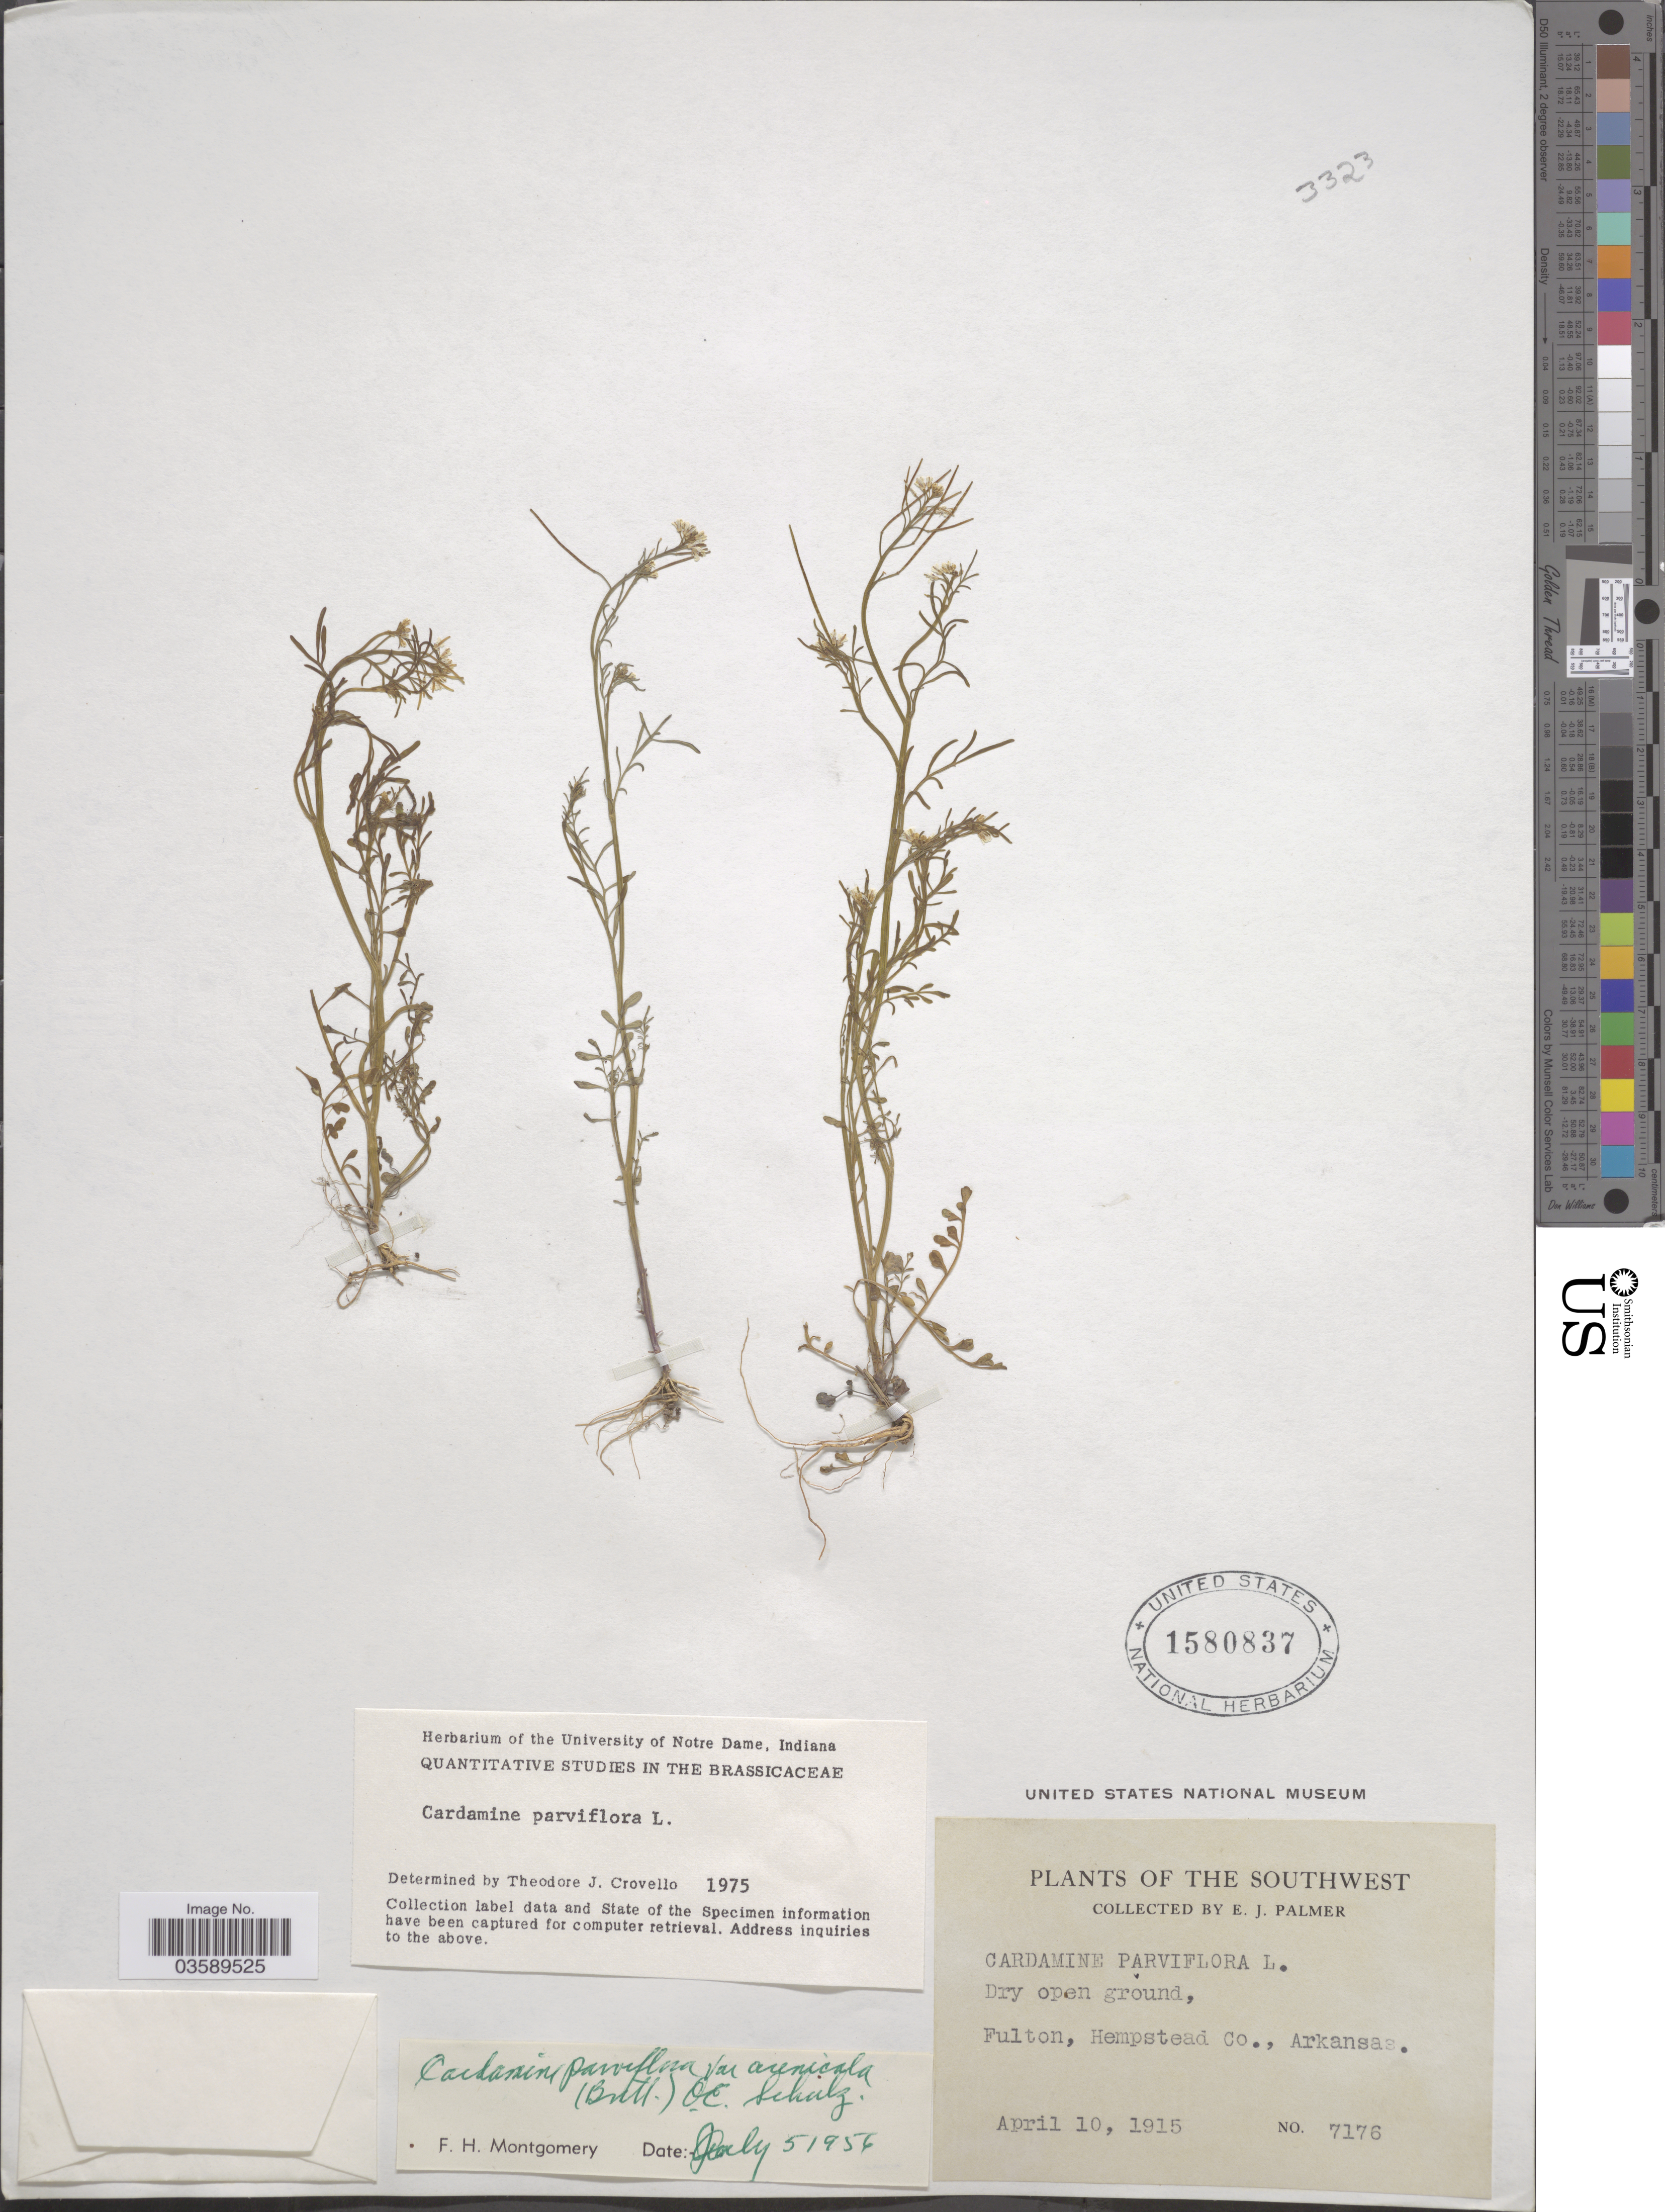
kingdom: Plantae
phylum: Tracheophyta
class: Magnoliopsida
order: Brassicales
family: Brassicaceae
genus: Cardamine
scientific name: Cardamine parviflora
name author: L.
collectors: E. J. Palmer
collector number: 7176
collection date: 1915-04-10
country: United States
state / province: Arkansas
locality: The Southwest. Fulton, Hempstead Co.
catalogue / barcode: US 1580837